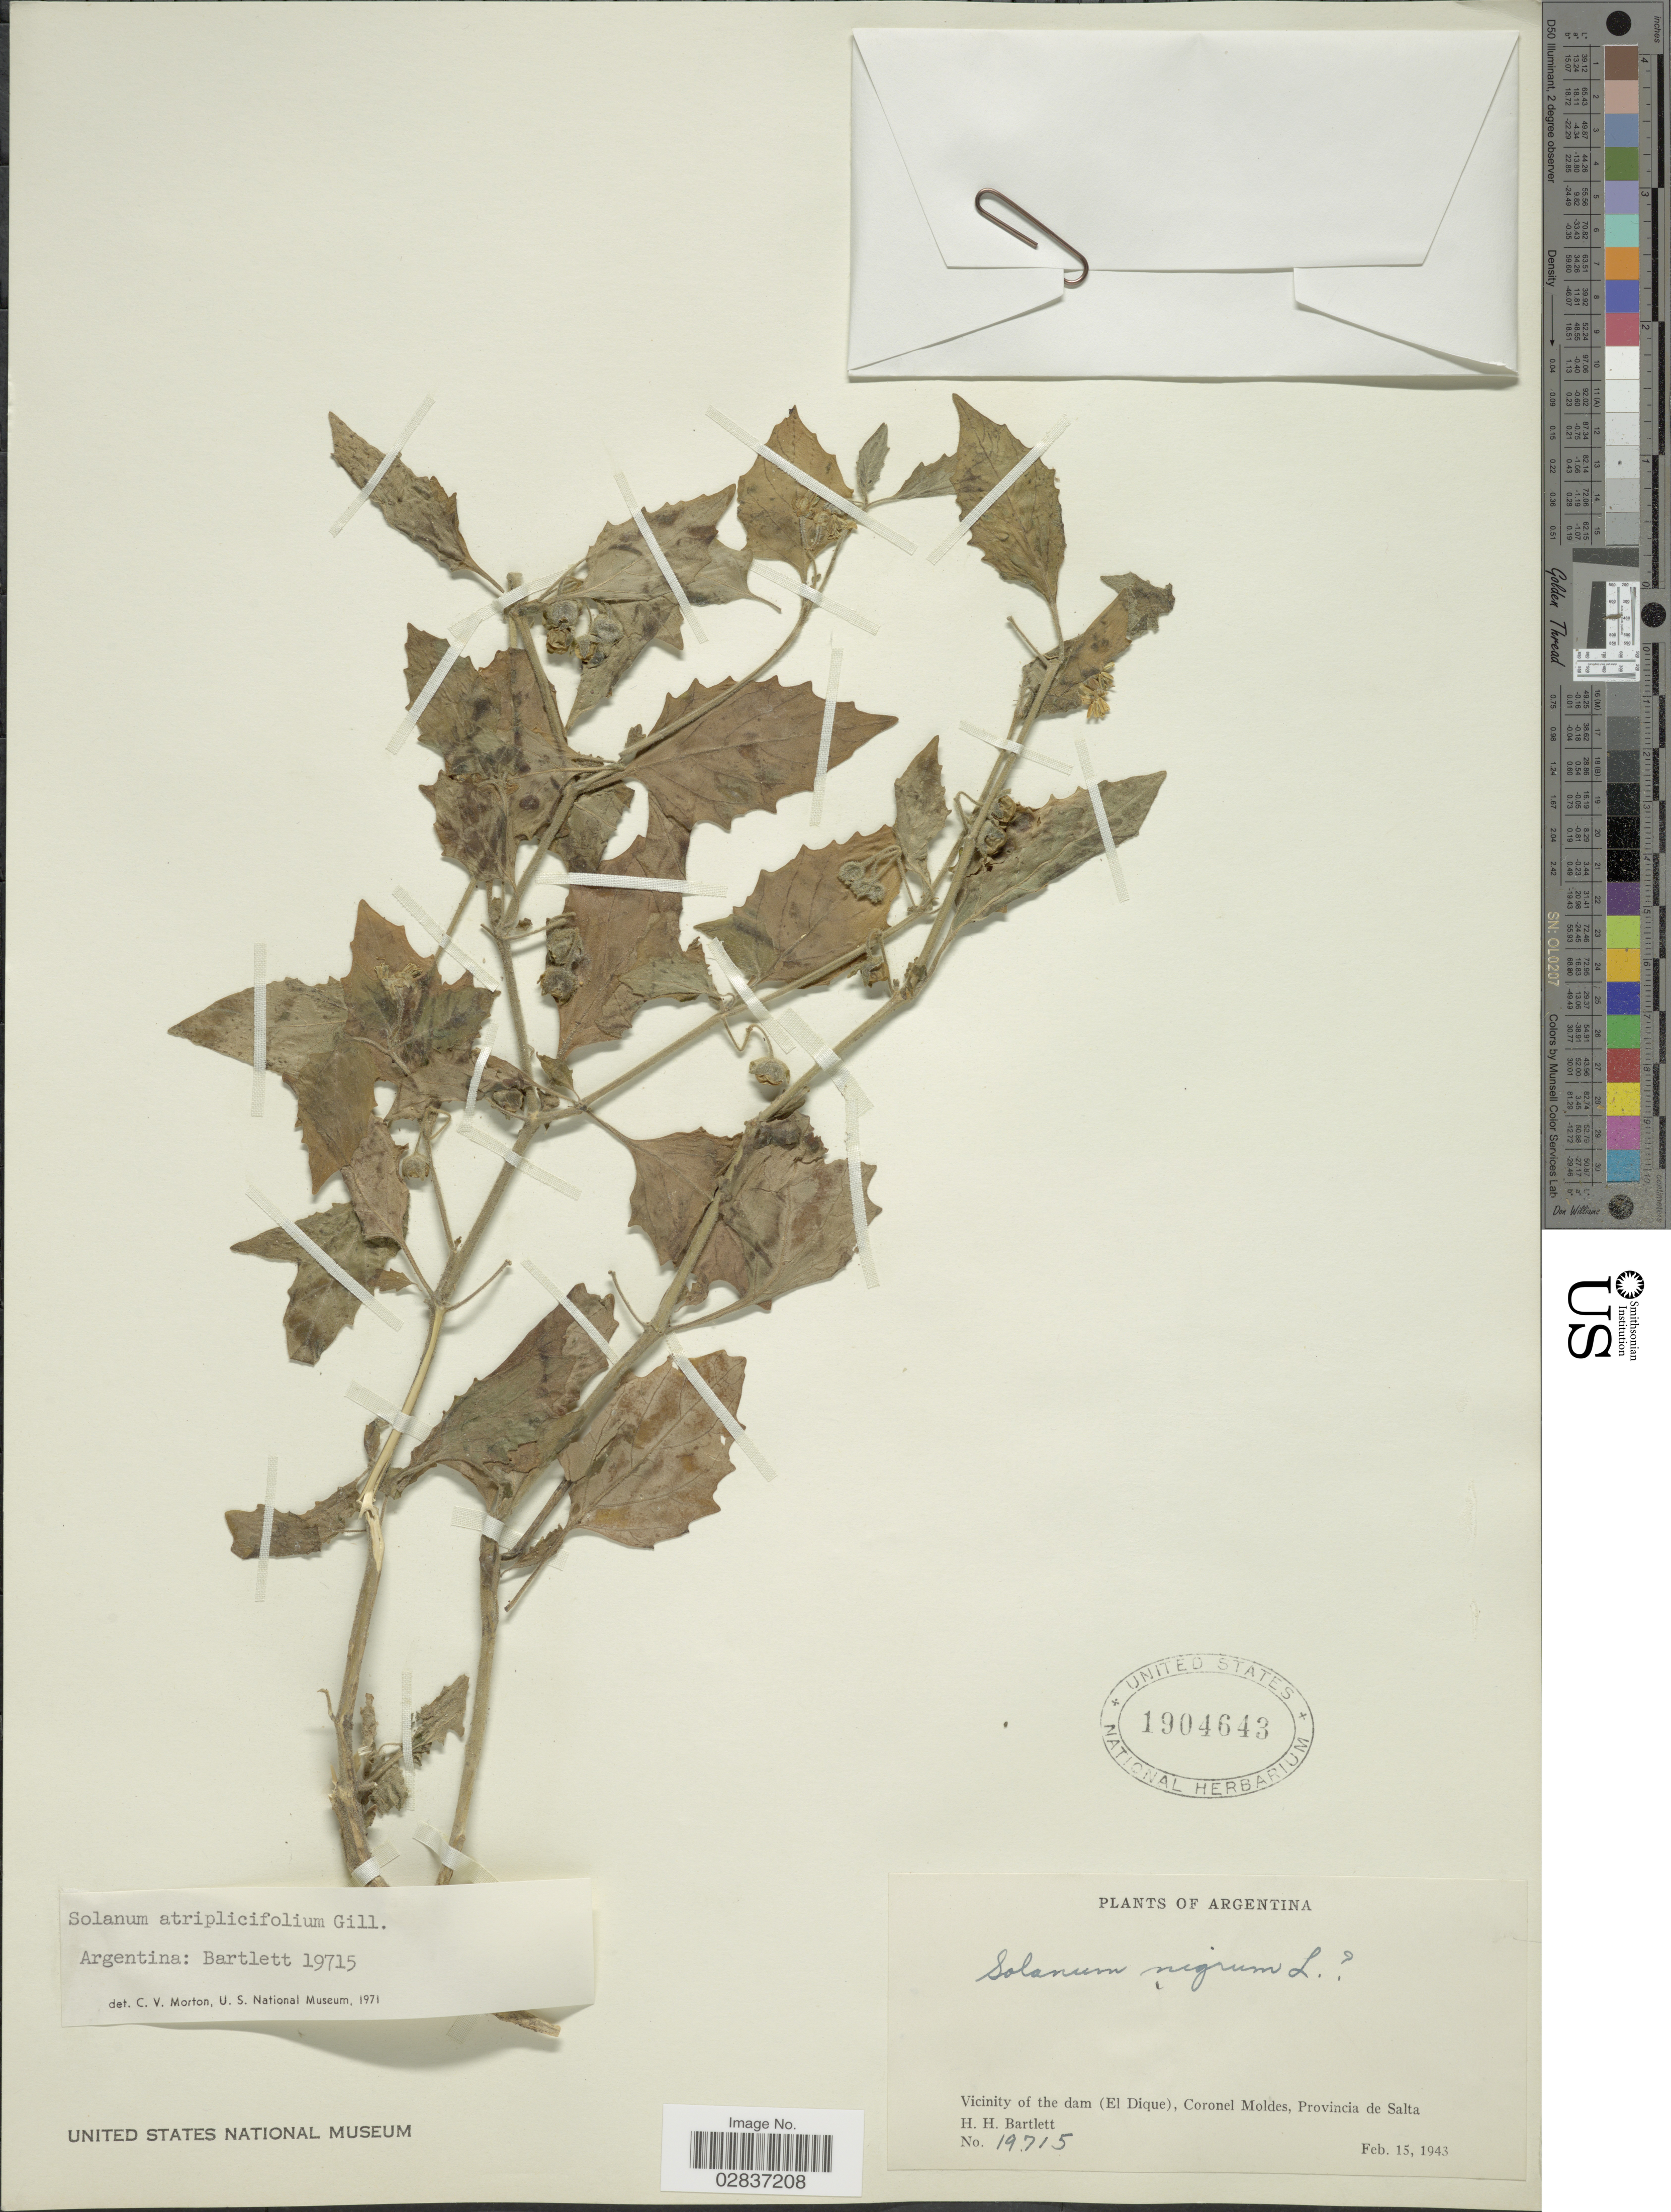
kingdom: Plantae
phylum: Tracheophyta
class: Magnoliopsida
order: Solanales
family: Solanaceae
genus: Solanum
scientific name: Solanum atriplicifolium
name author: Gillies ex Nees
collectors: H. H. Bartlett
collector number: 19715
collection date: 1943-02-15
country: Argentina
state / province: Salta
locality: Vicinity of the dam (El Dique), Coronel Moldes, Provincia de Salta.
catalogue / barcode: US 1904643